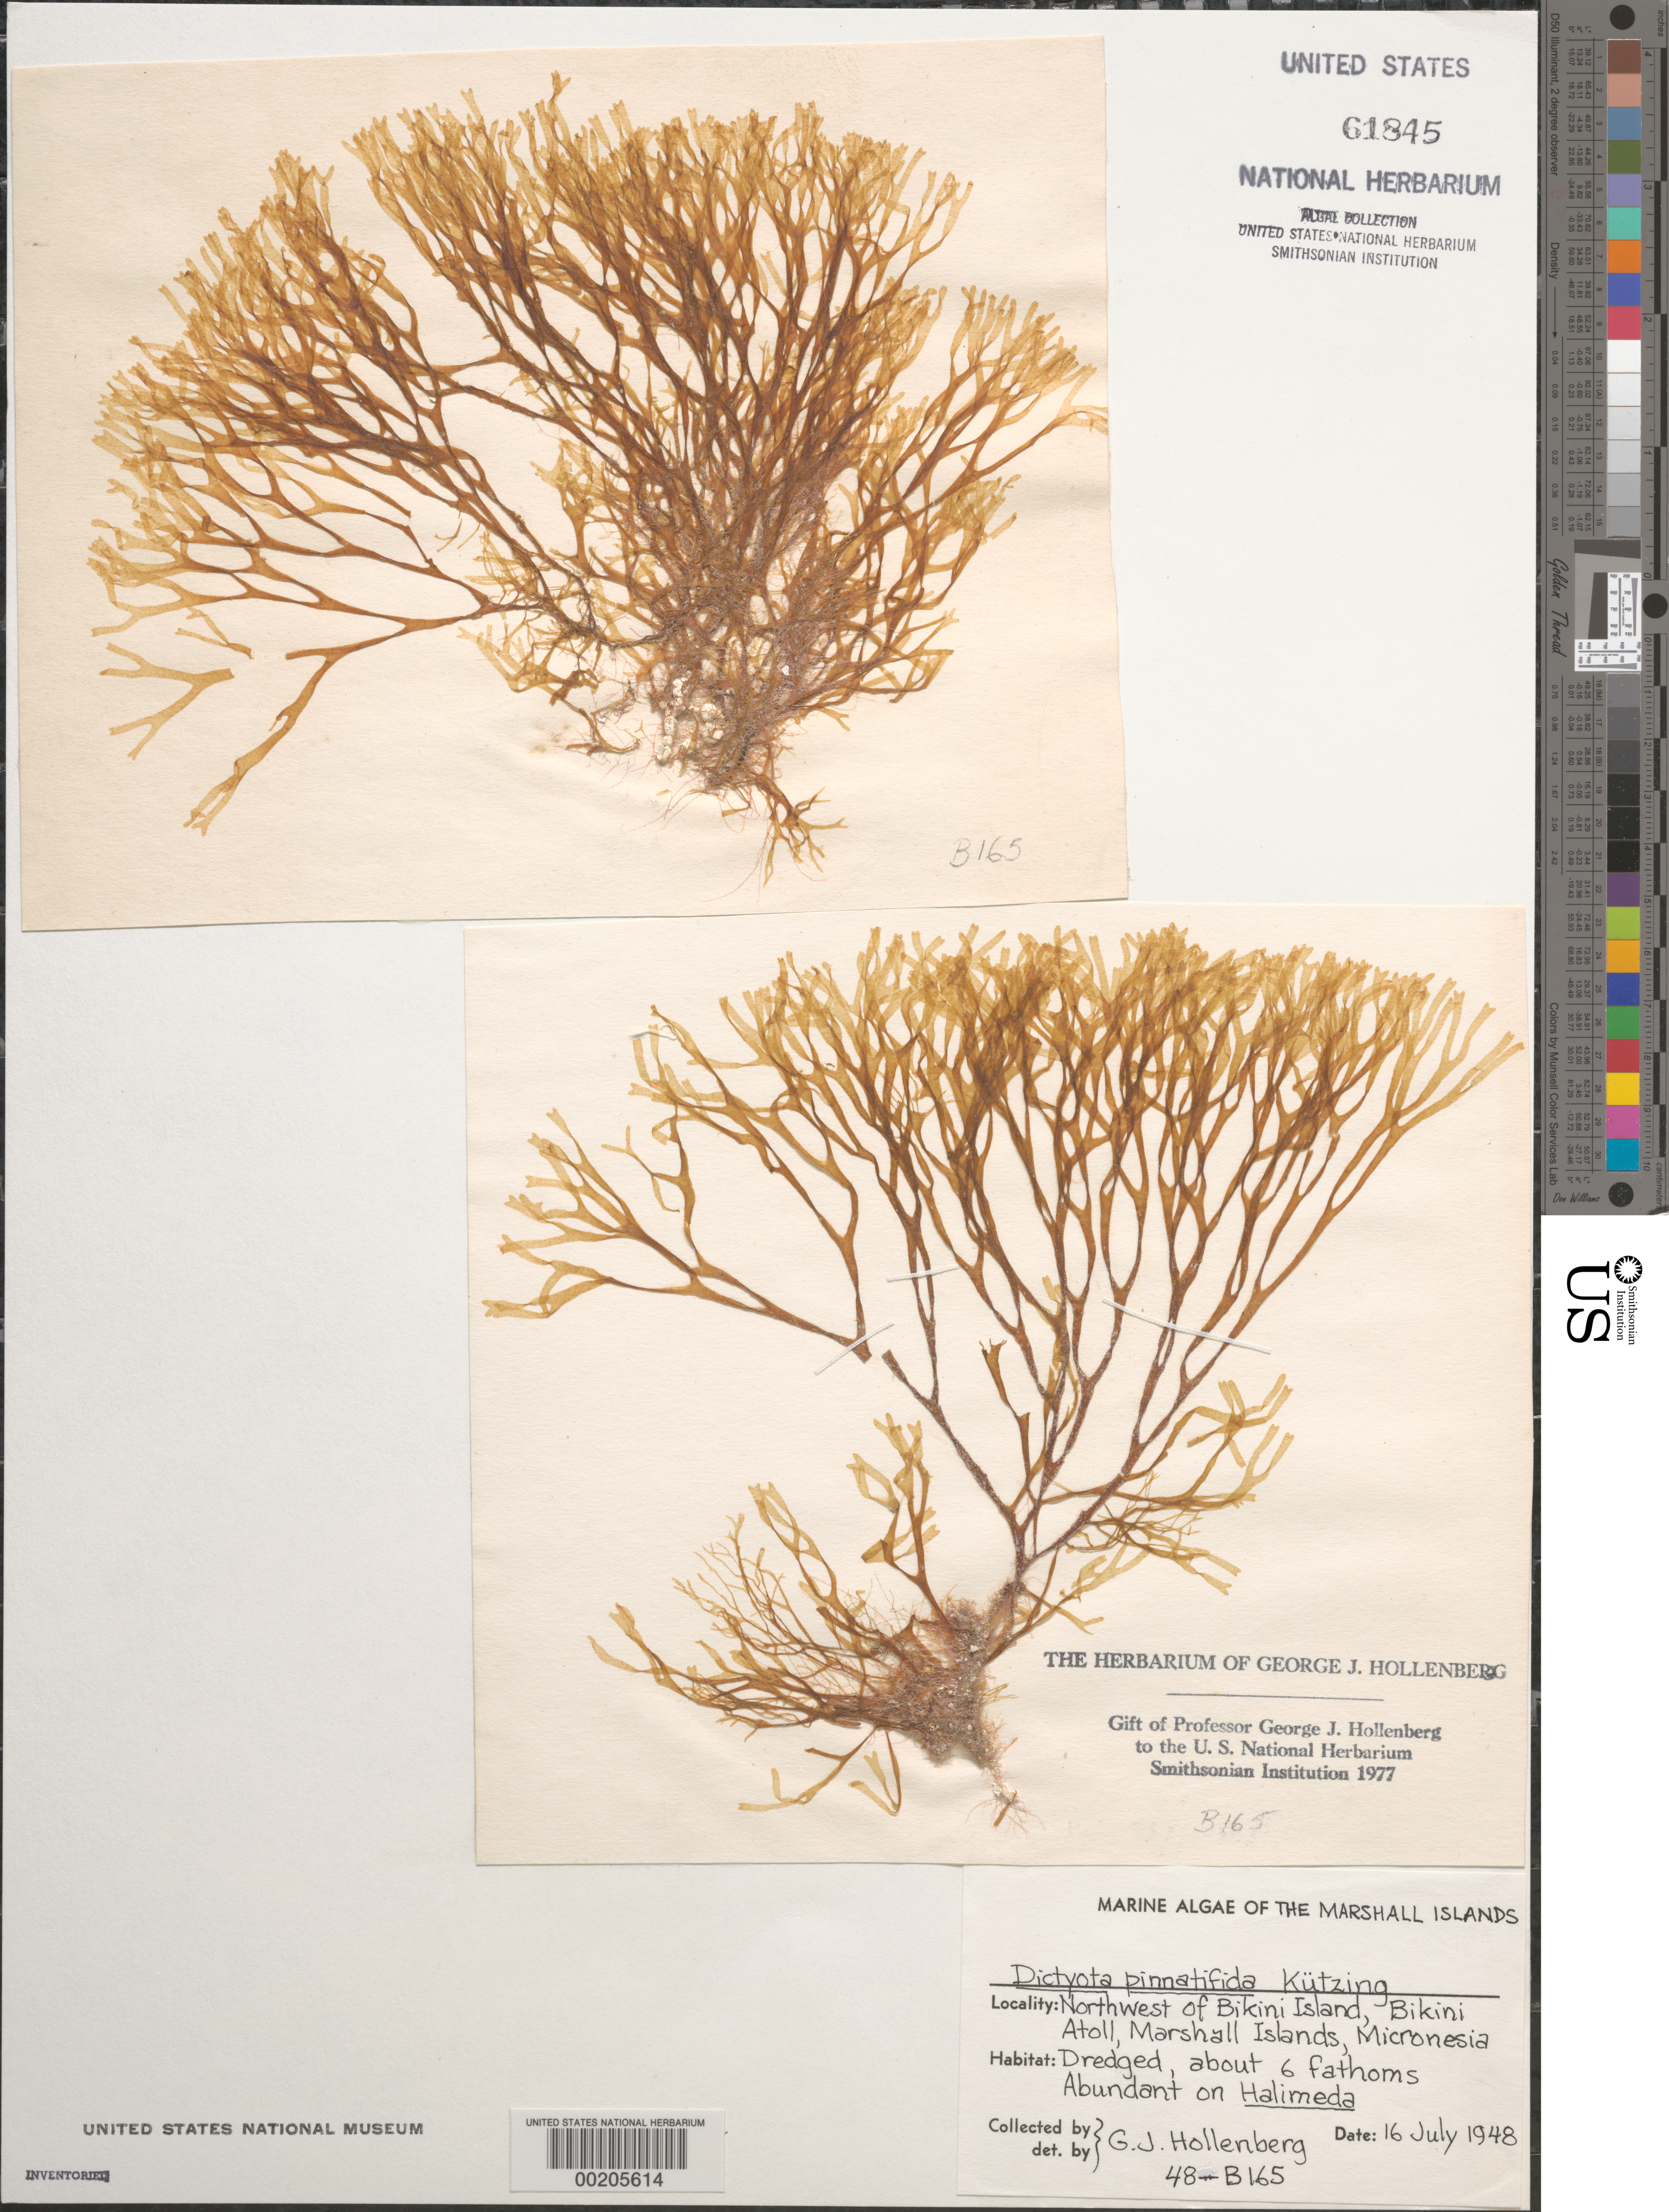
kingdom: Chromista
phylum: Ochrophyta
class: Phaeophyceae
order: Dictyotales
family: Dictyotaceae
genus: Dictyota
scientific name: Dictyota pinnatifida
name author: Kütz.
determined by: Hollenberg, George J.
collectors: G. Hollenberg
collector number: GJH 48-b165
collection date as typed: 16 Jul 1948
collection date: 1948-07-16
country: Marshall Islands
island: Bikini Atoll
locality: Northwest of Bikini Islet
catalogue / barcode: US 61845